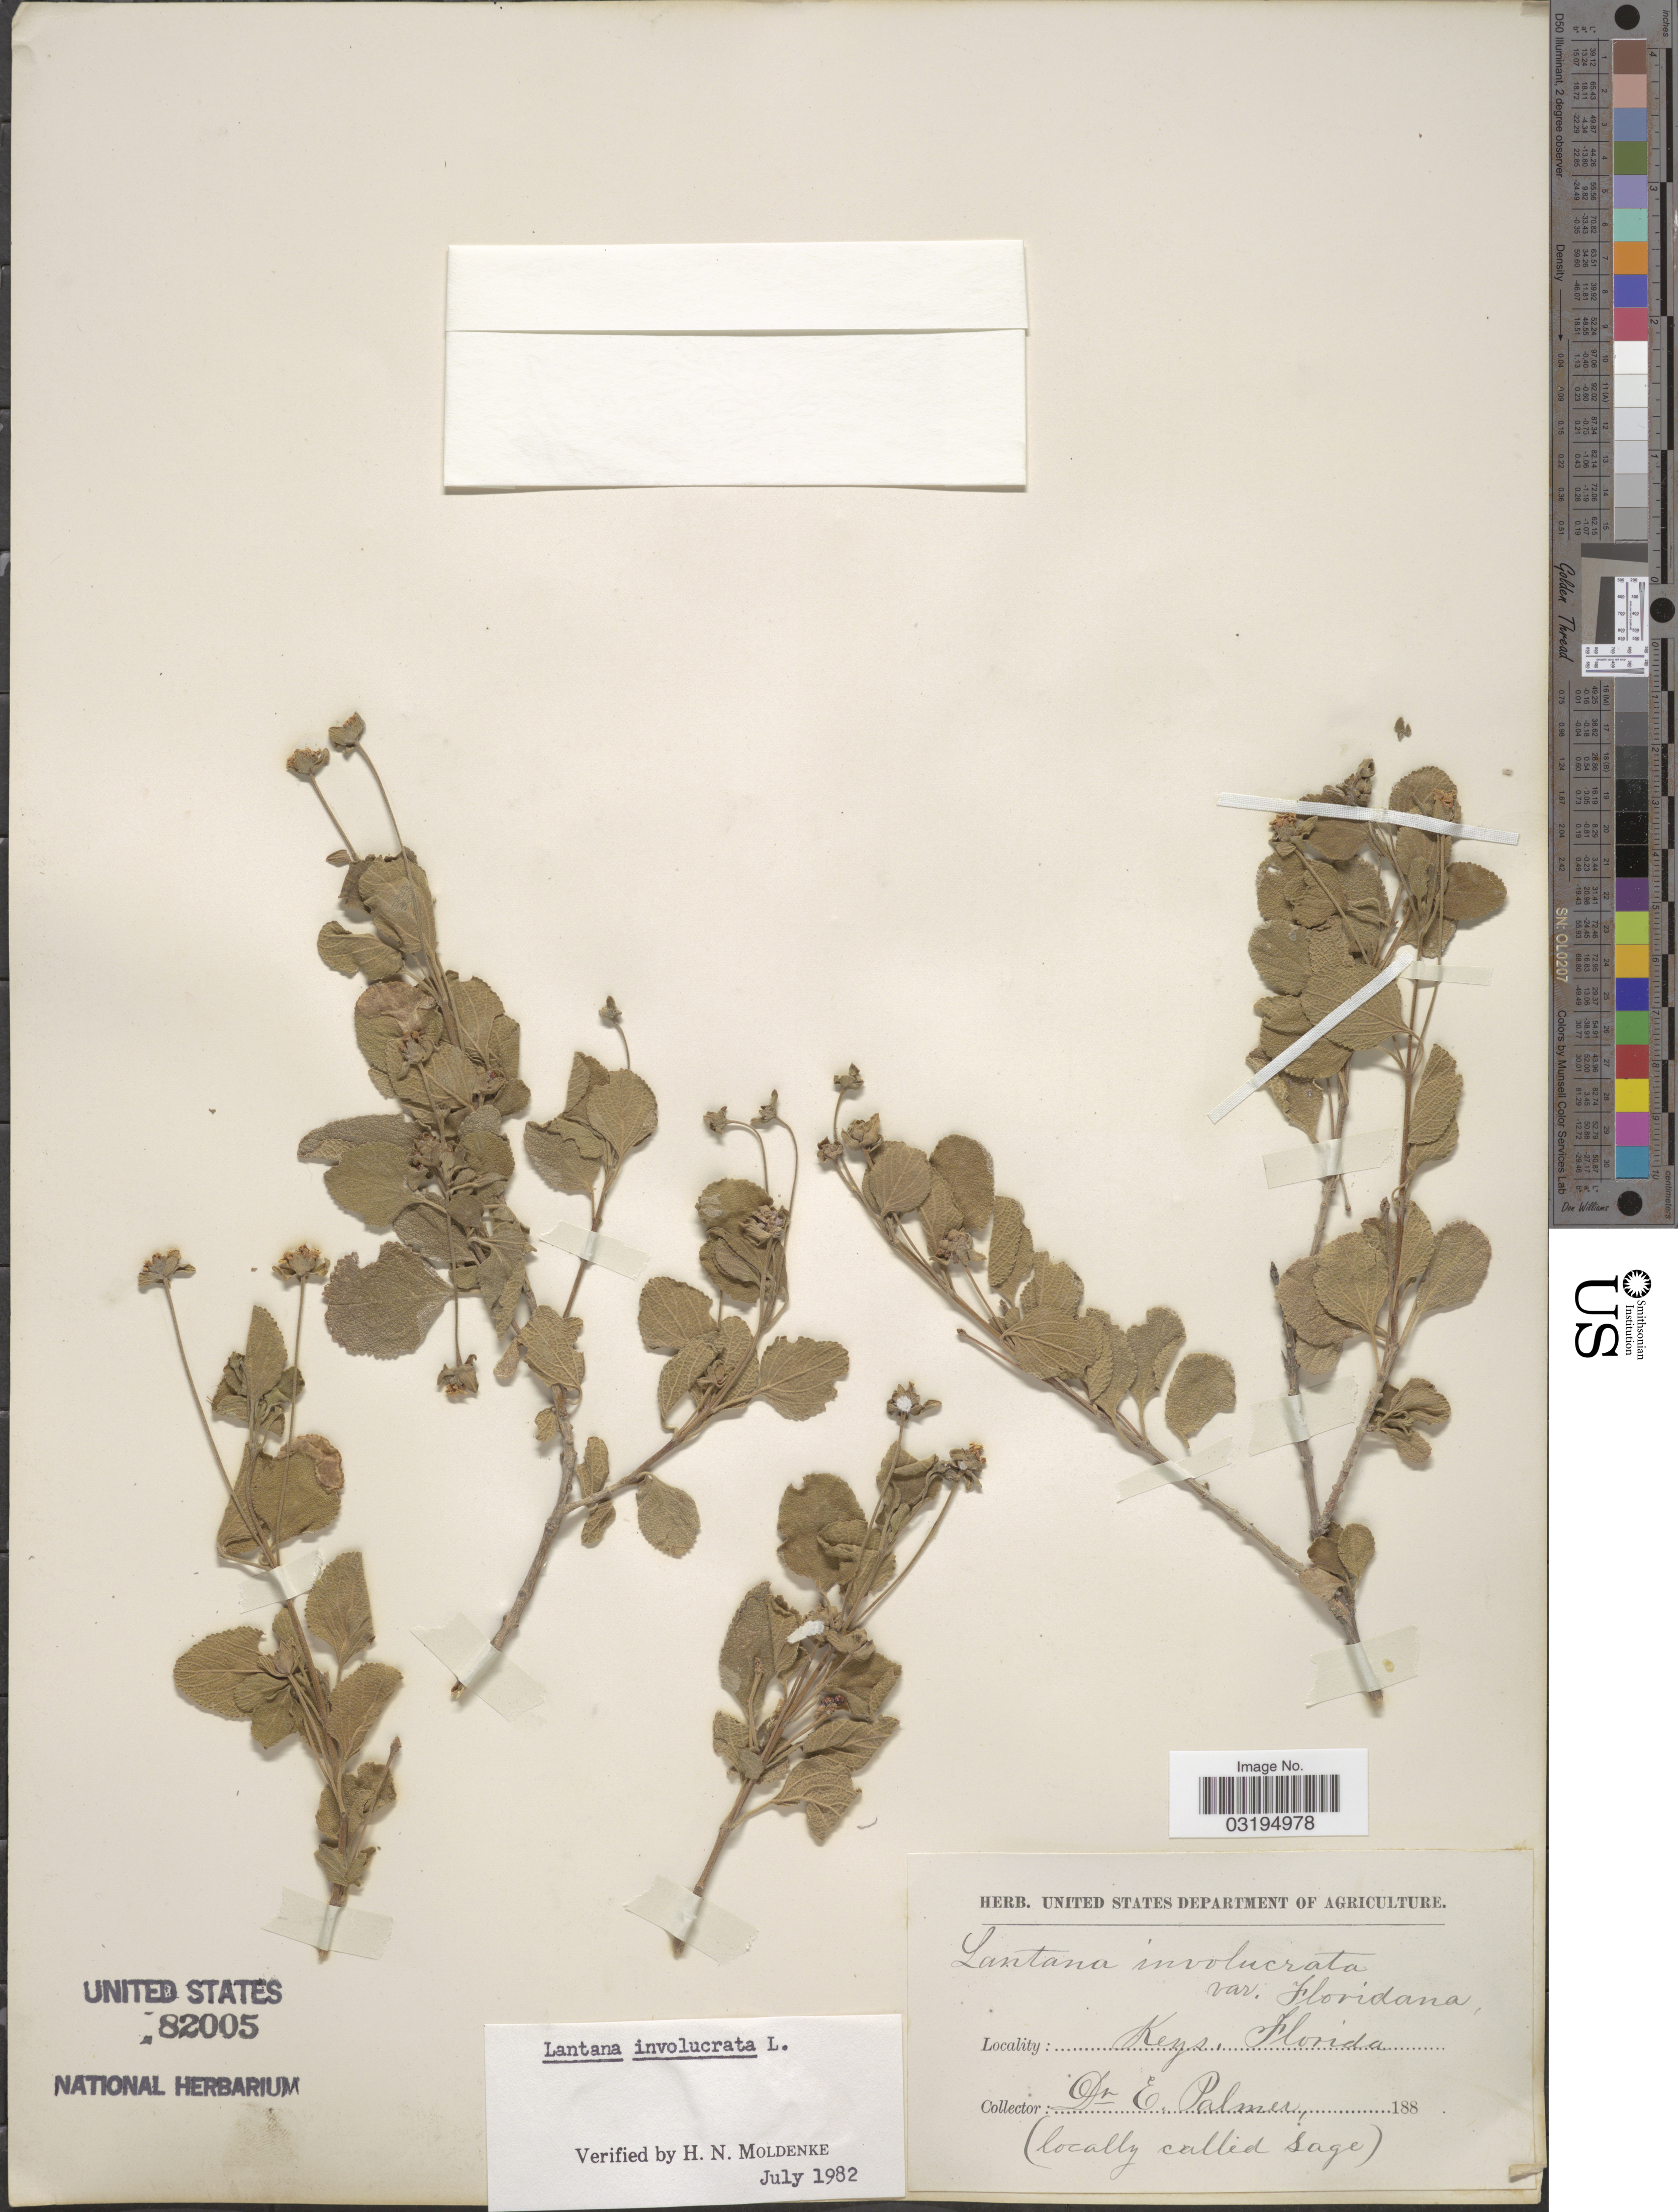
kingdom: Plantae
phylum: Tracheophyta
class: Magnoliopsida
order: Lamiales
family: Verbenaceae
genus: Lantana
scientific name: Lantana involucrata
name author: L.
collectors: E. Palmer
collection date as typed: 188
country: United States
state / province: Florida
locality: Keys, Florida.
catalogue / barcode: US 82005